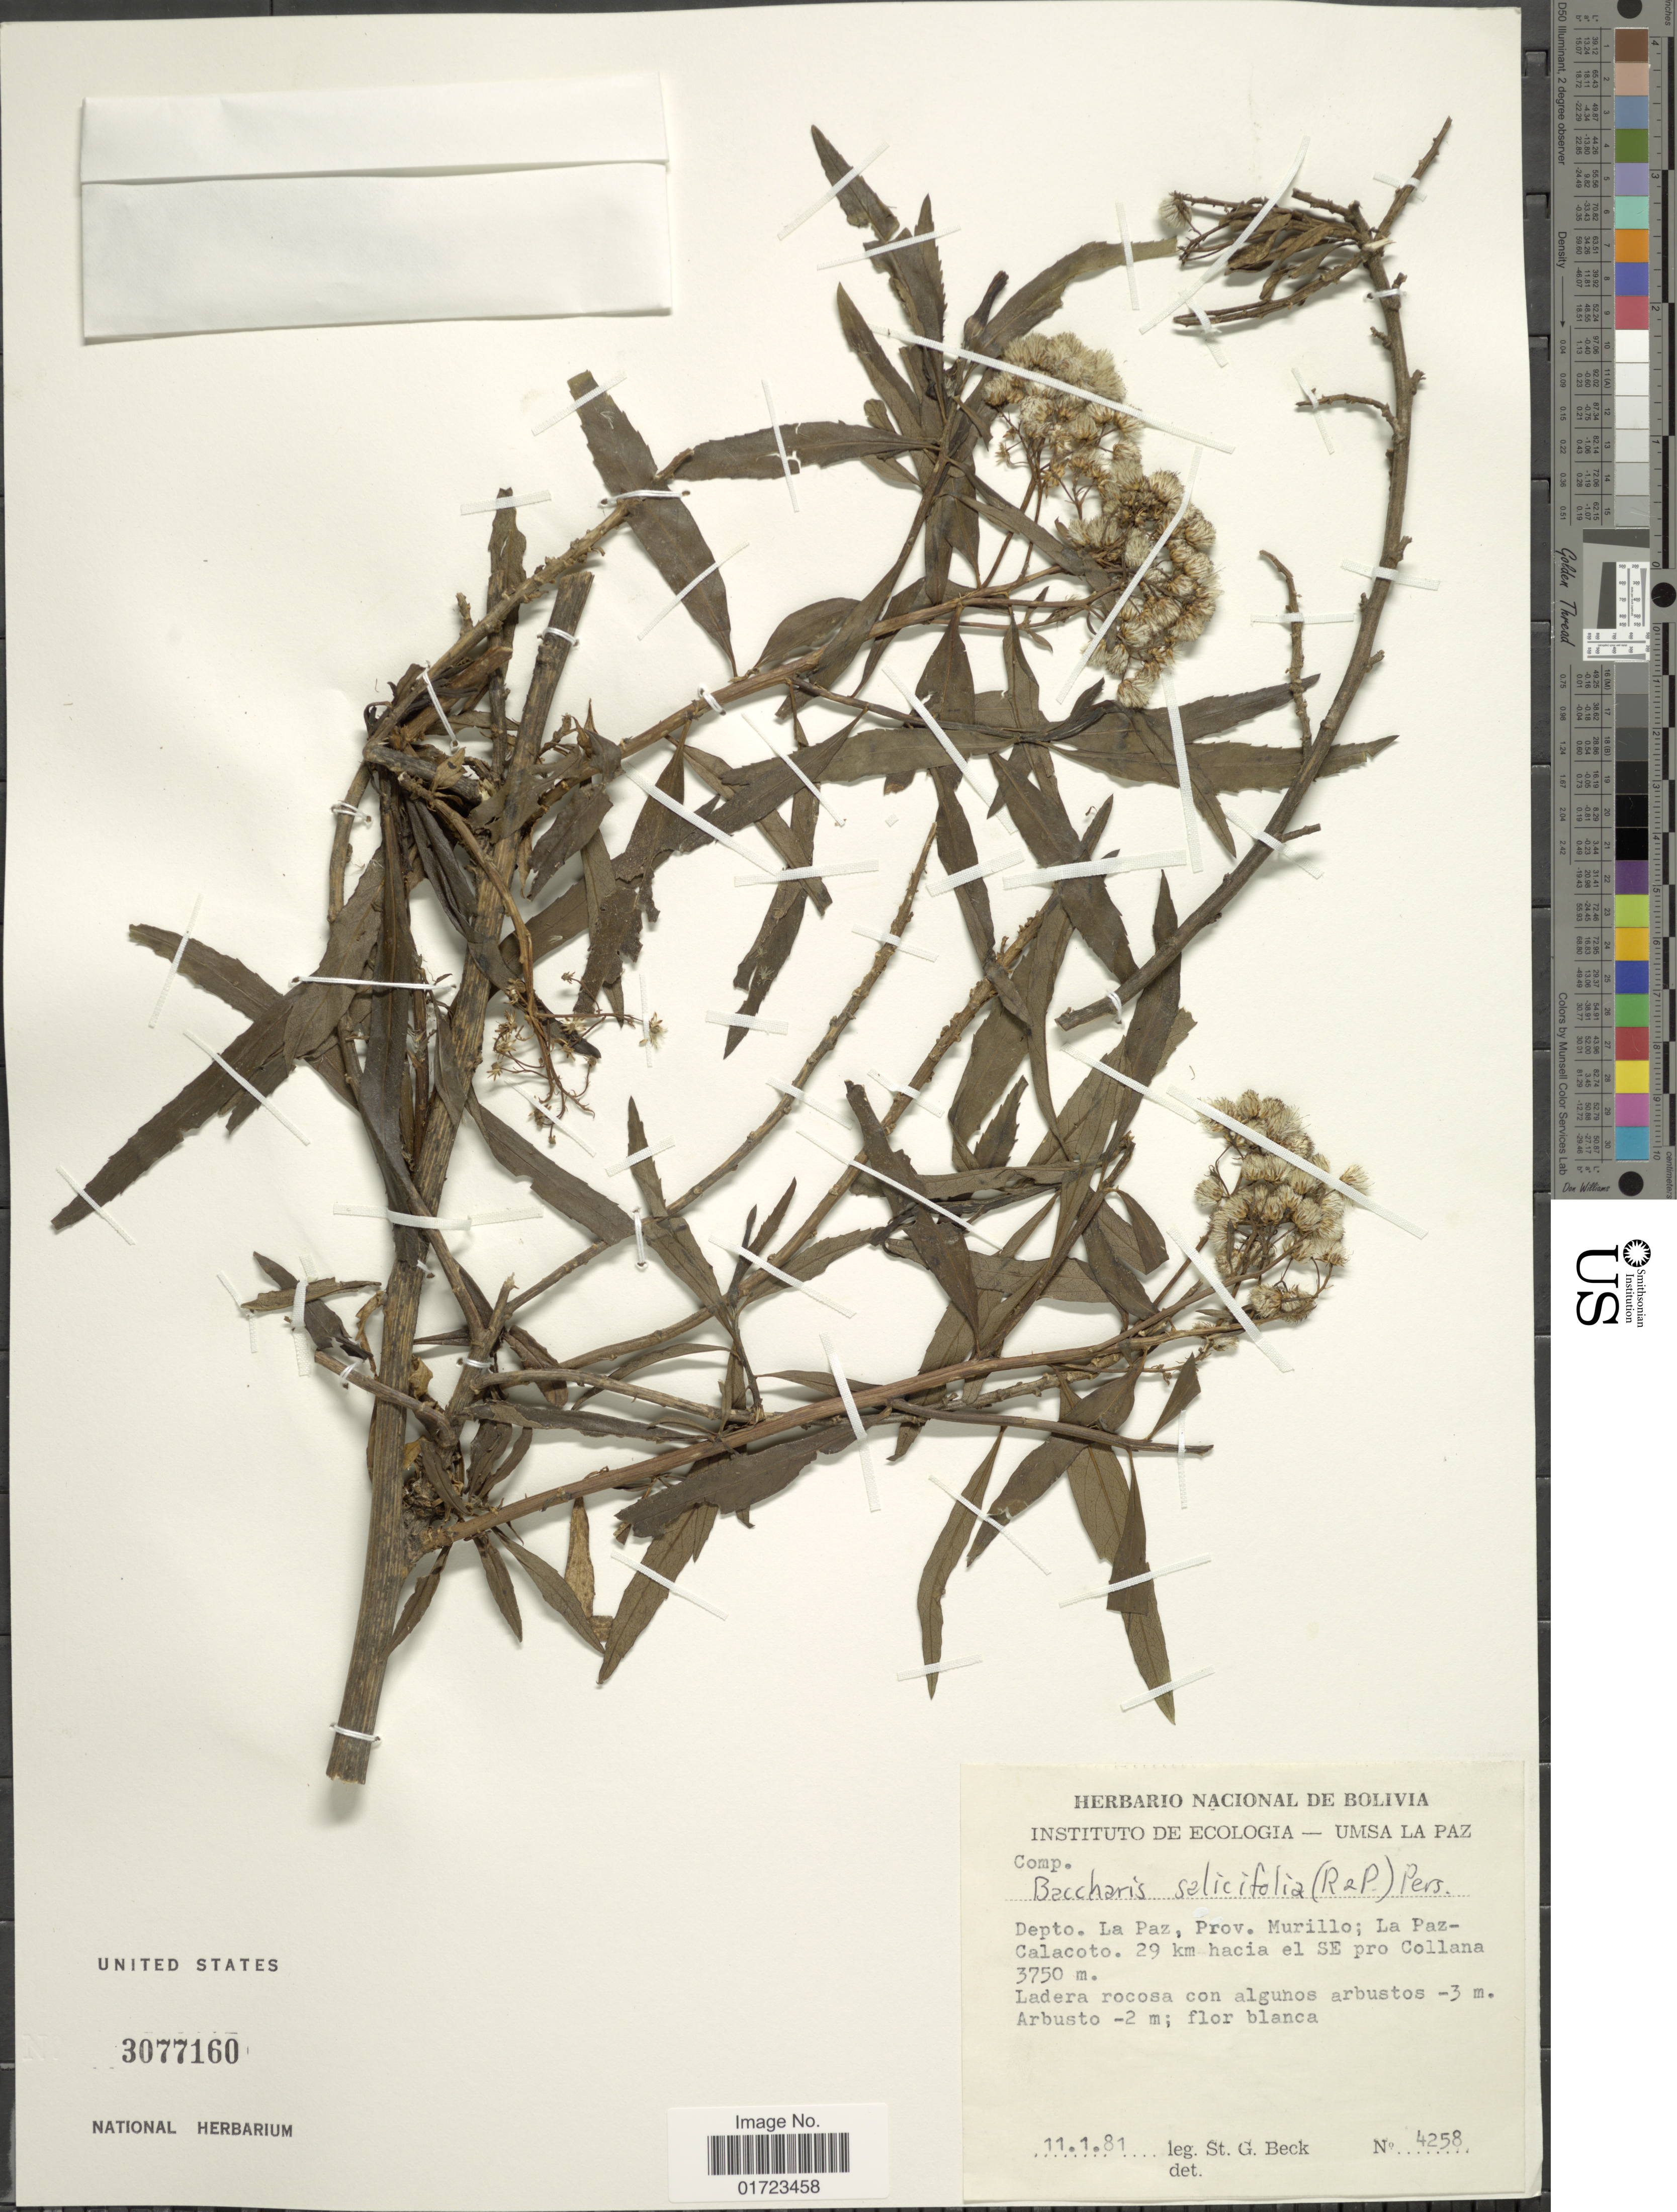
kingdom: Plantae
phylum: Tracheophyta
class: Magnoliopsida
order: Asterales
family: Asteraceae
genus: Baccharis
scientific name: Baccharis salicifolia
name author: (Ruiz & Pav.) Pers.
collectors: S. G. Beck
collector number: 4258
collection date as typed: Transcribed d/m/y: 11/1/81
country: Bolivia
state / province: La Paz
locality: Depto. La Paz, prov. Murillo; La Paz-Calacoto. 29 km hacia el SE pro Collana.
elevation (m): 3750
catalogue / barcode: US 3077160